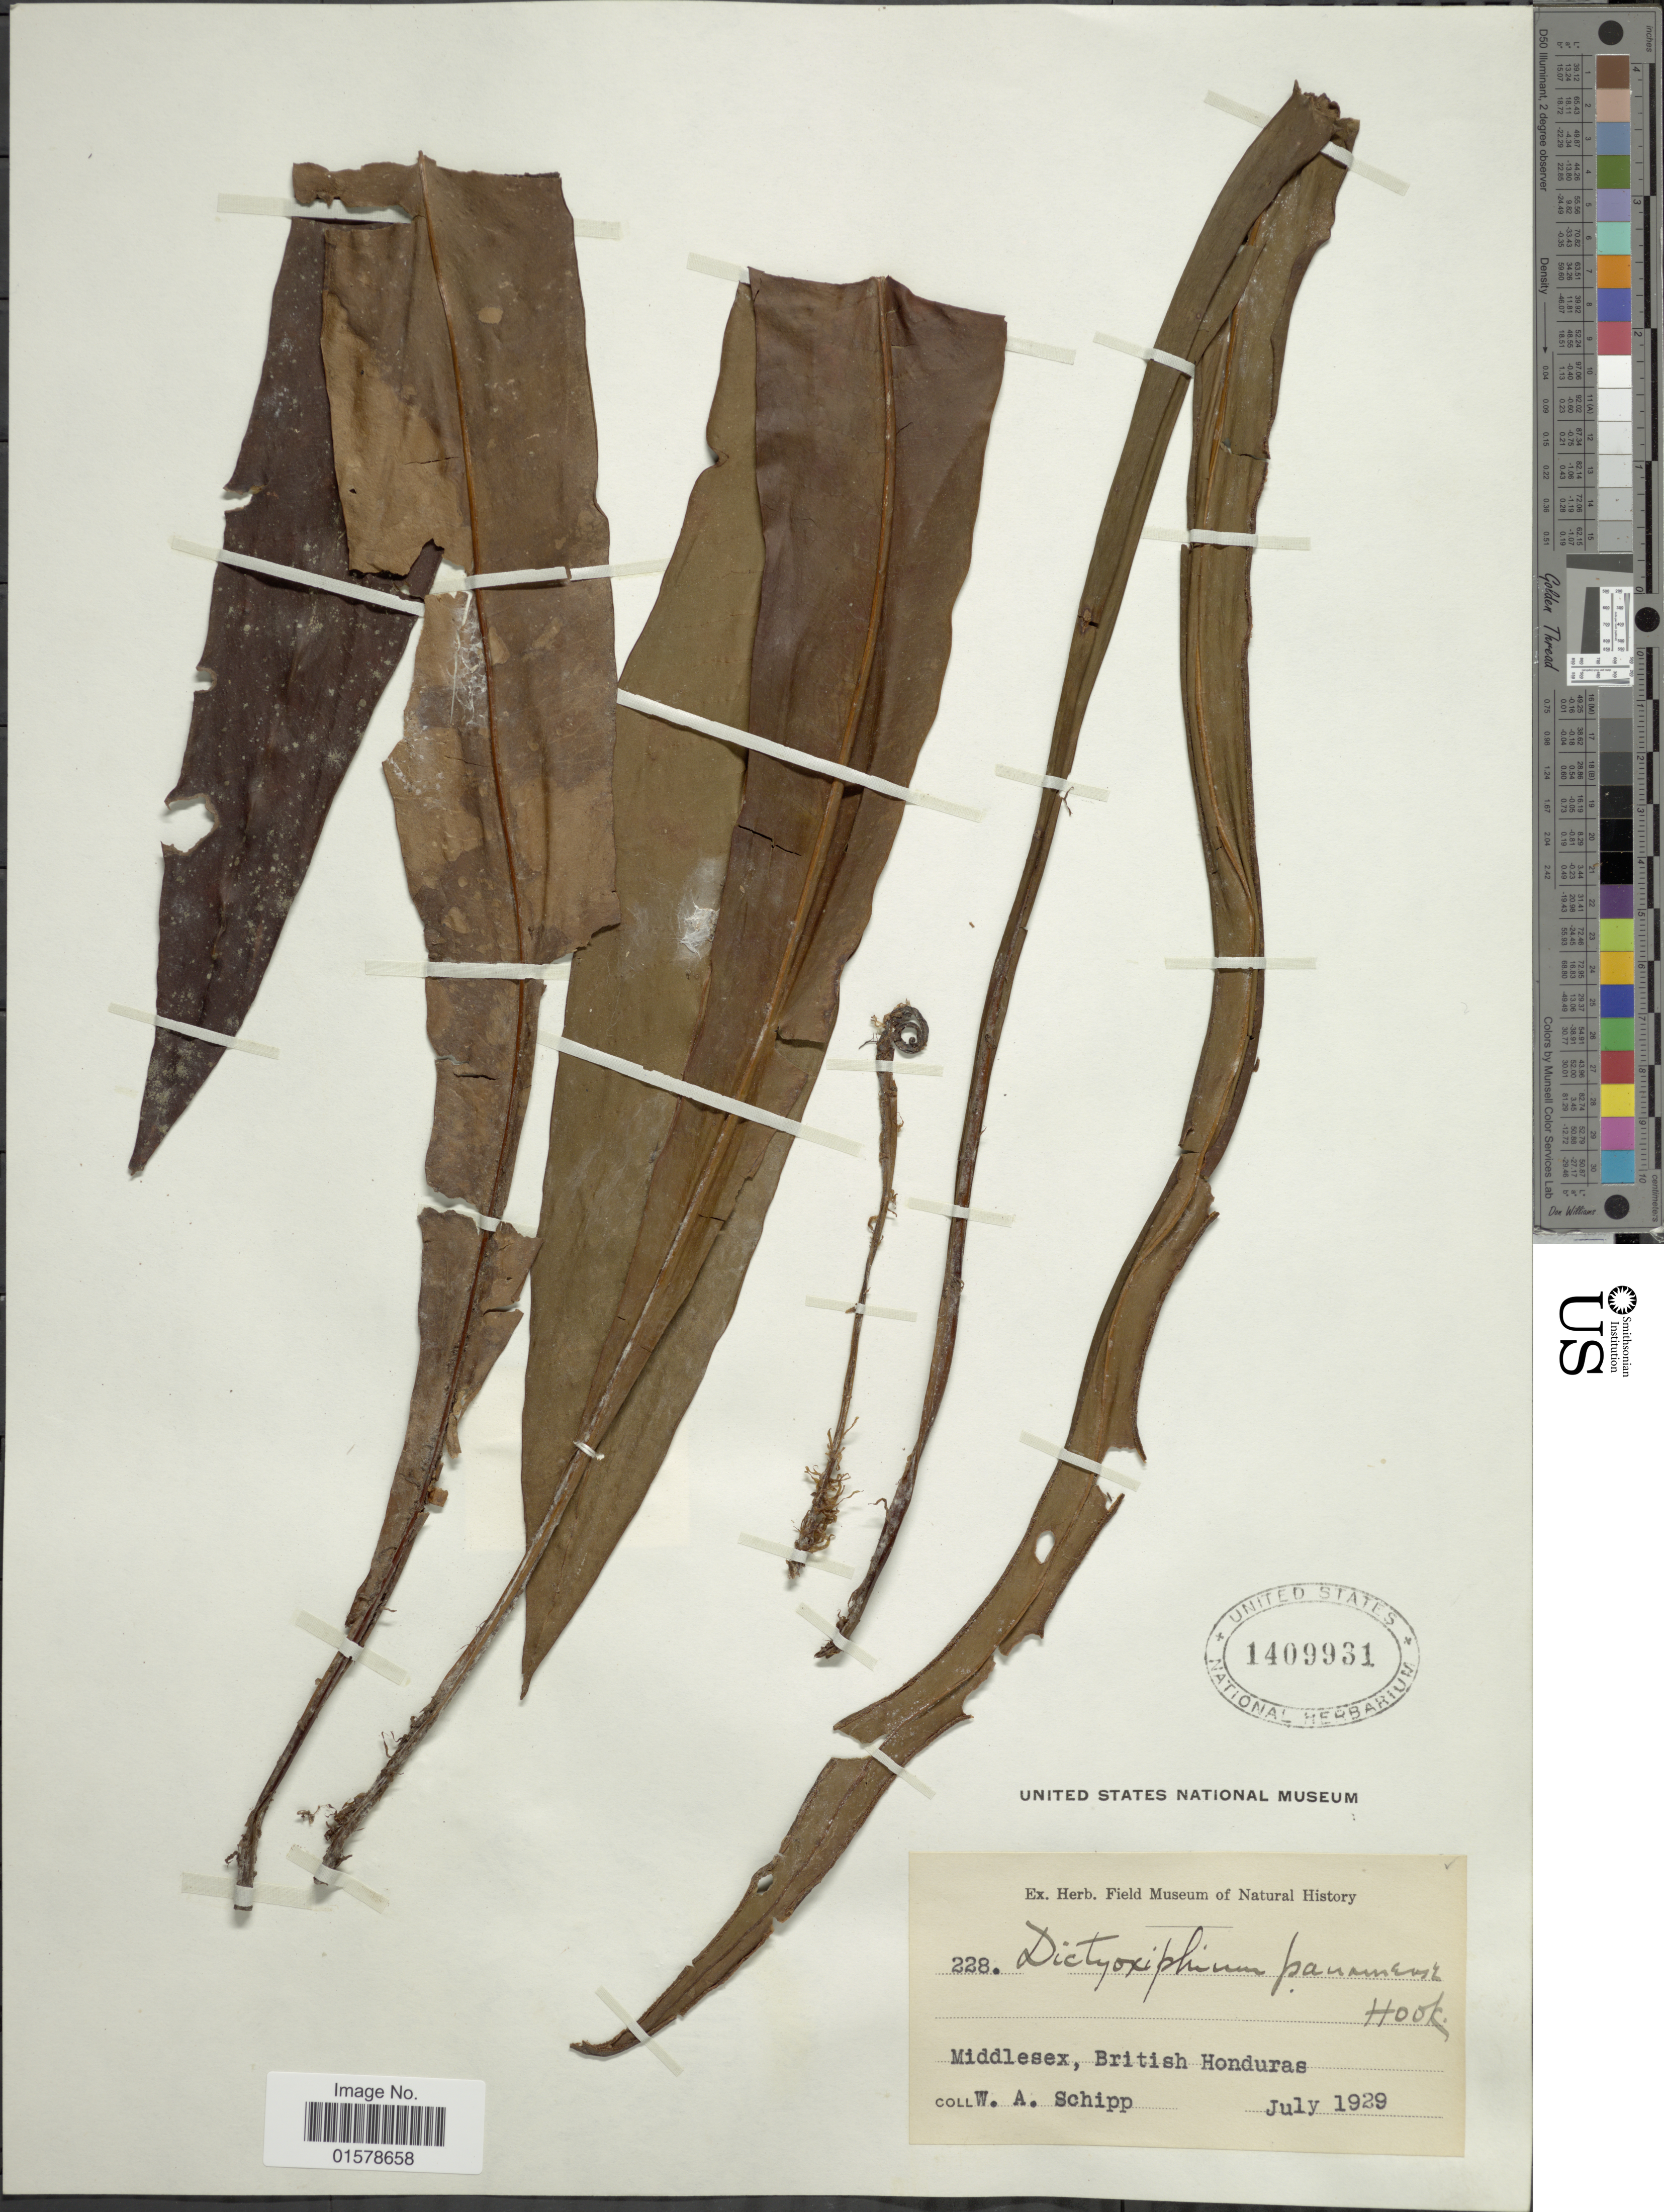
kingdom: Plantae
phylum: Tracheophyta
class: Polypodiopsida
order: Polypodiales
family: Tectariaceae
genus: Tectaria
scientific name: Tectaria panamensis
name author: (Hook.) R.M. Tryon & A.F. Tryon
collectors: W. Schipp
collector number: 228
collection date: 1929-07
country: Belize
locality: Middelsex, British Honduras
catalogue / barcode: US 1409931